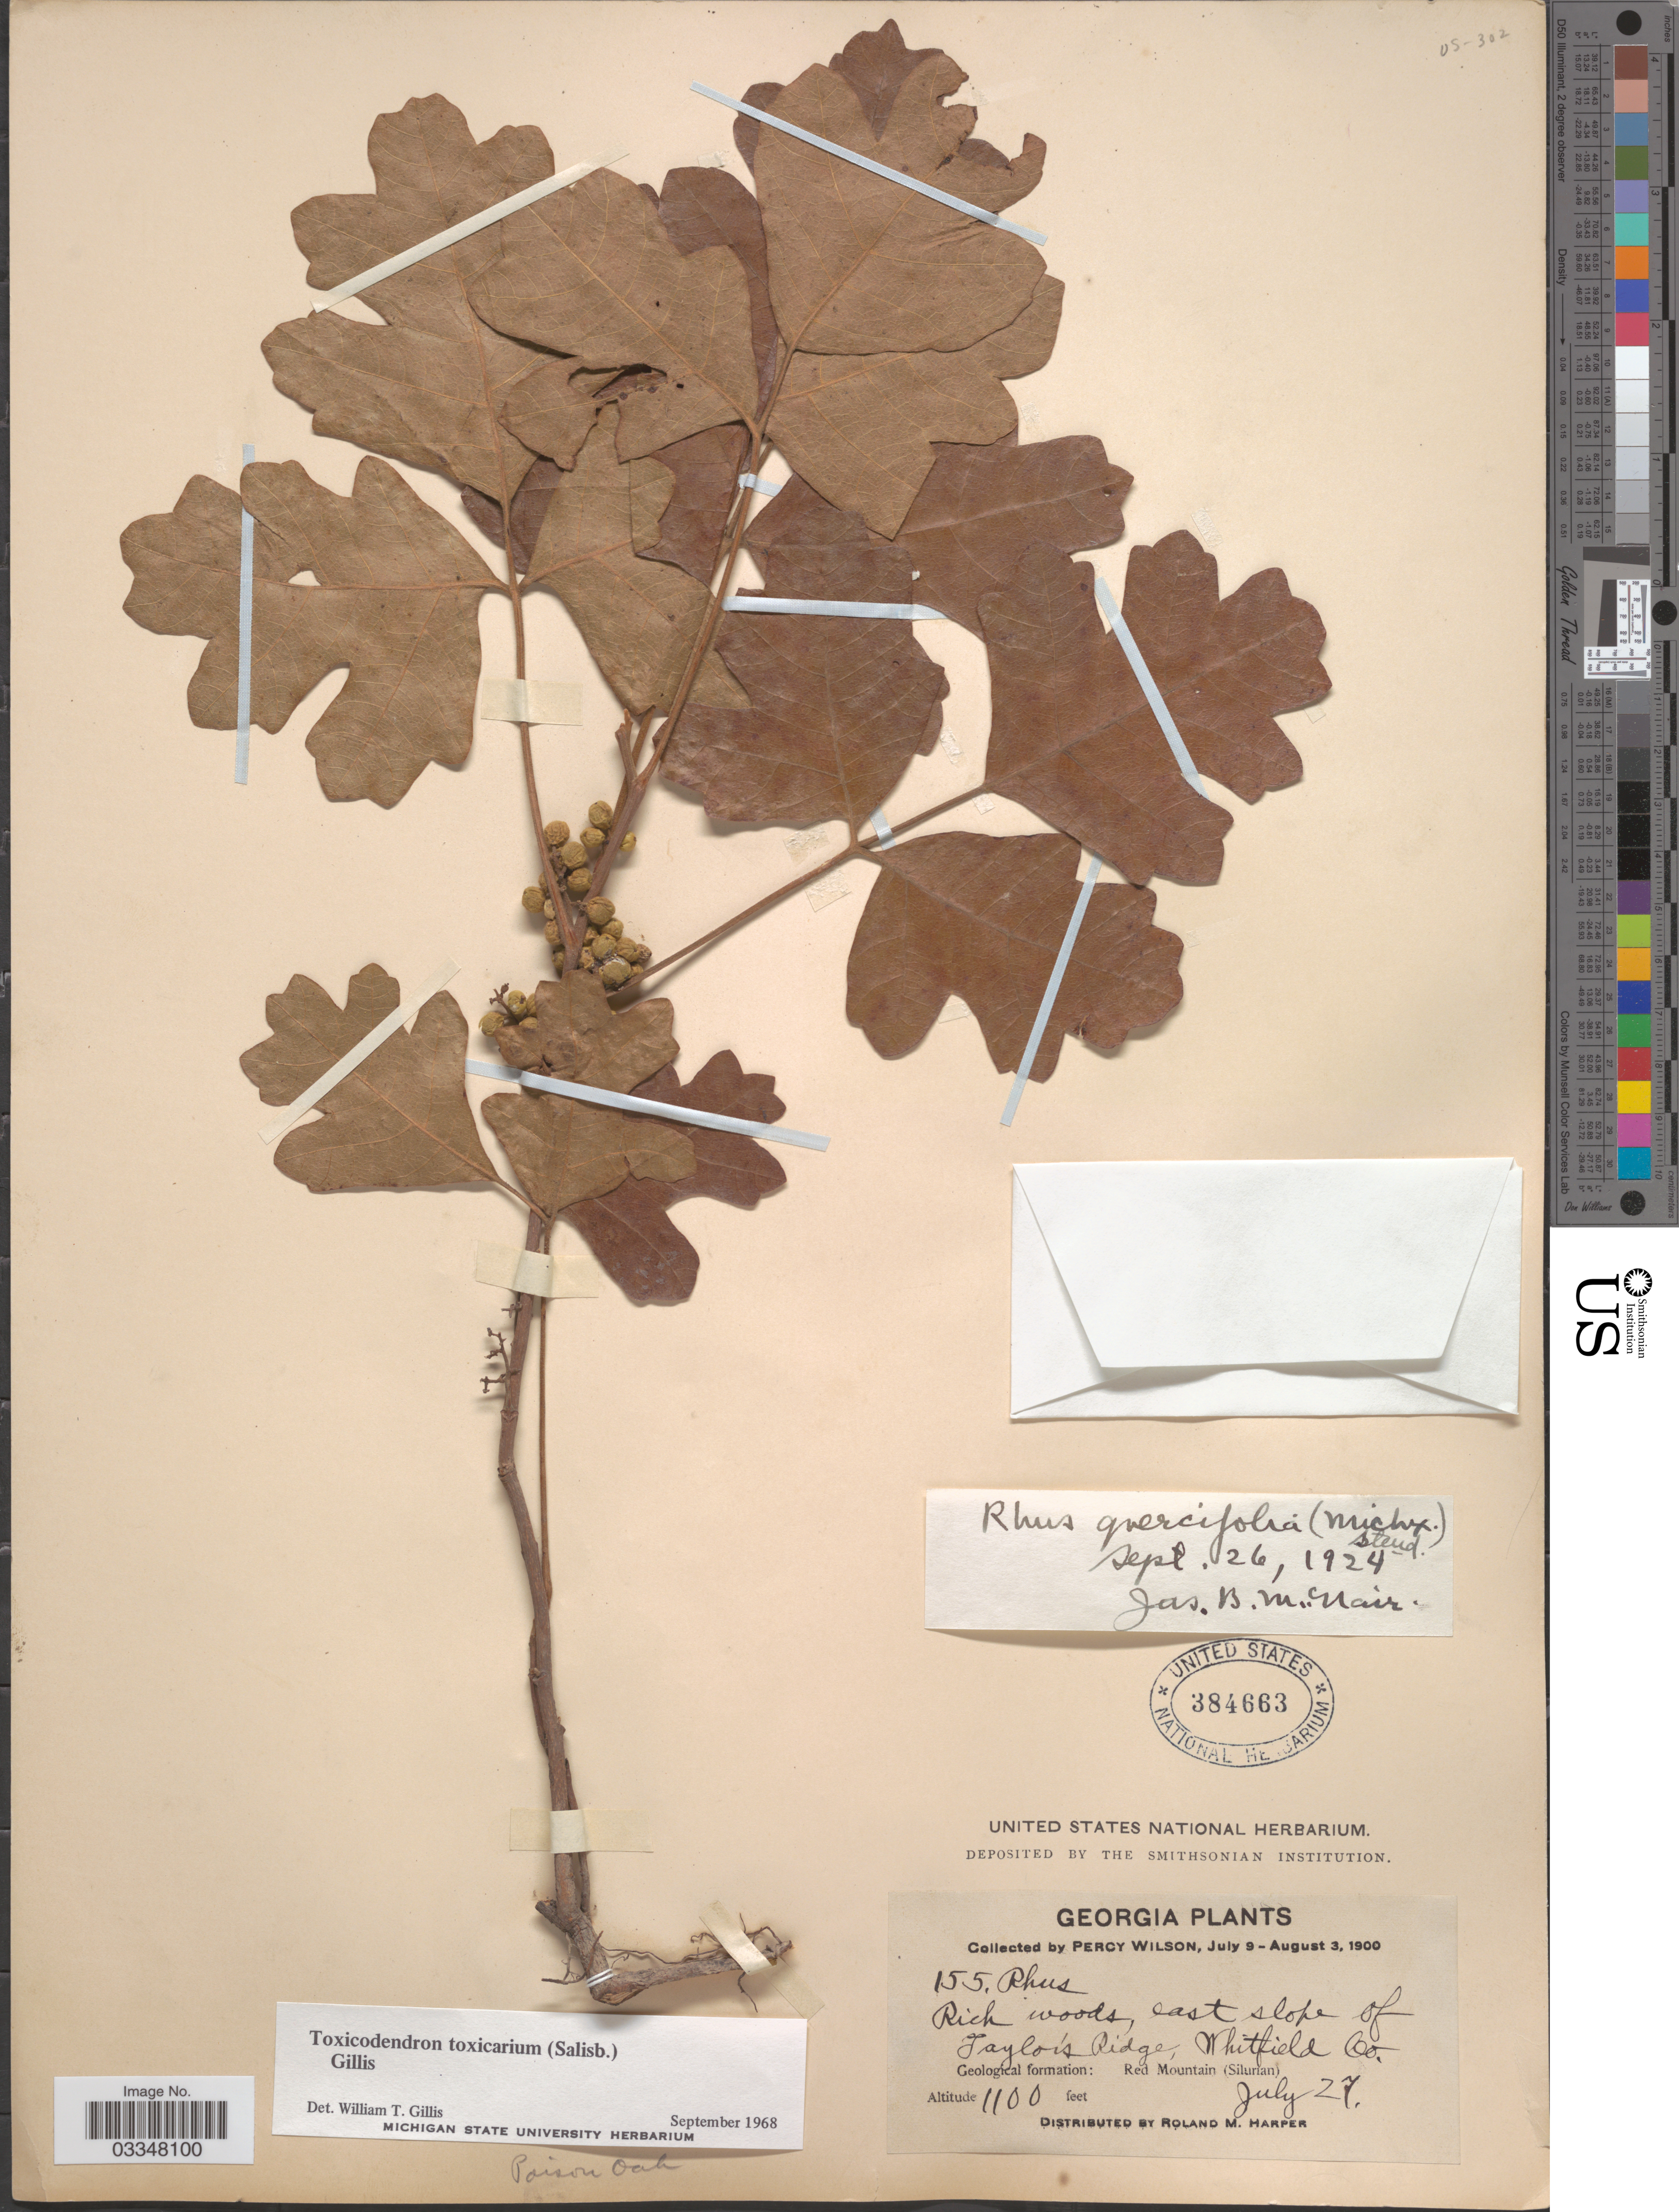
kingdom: Plantae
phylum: Tracheophyta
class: Magnoliopsida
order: Sapindales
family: Anacardiaceae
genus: Toxicodendron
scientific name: Toxicodendron toxicarium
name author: Gillis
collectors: P. Wilson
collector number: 155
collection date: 1900-07-27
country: United States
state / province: Georgia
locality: East slope of Taylor's Ridge, Whitfield Co.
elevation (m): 335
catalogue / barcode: US 384663